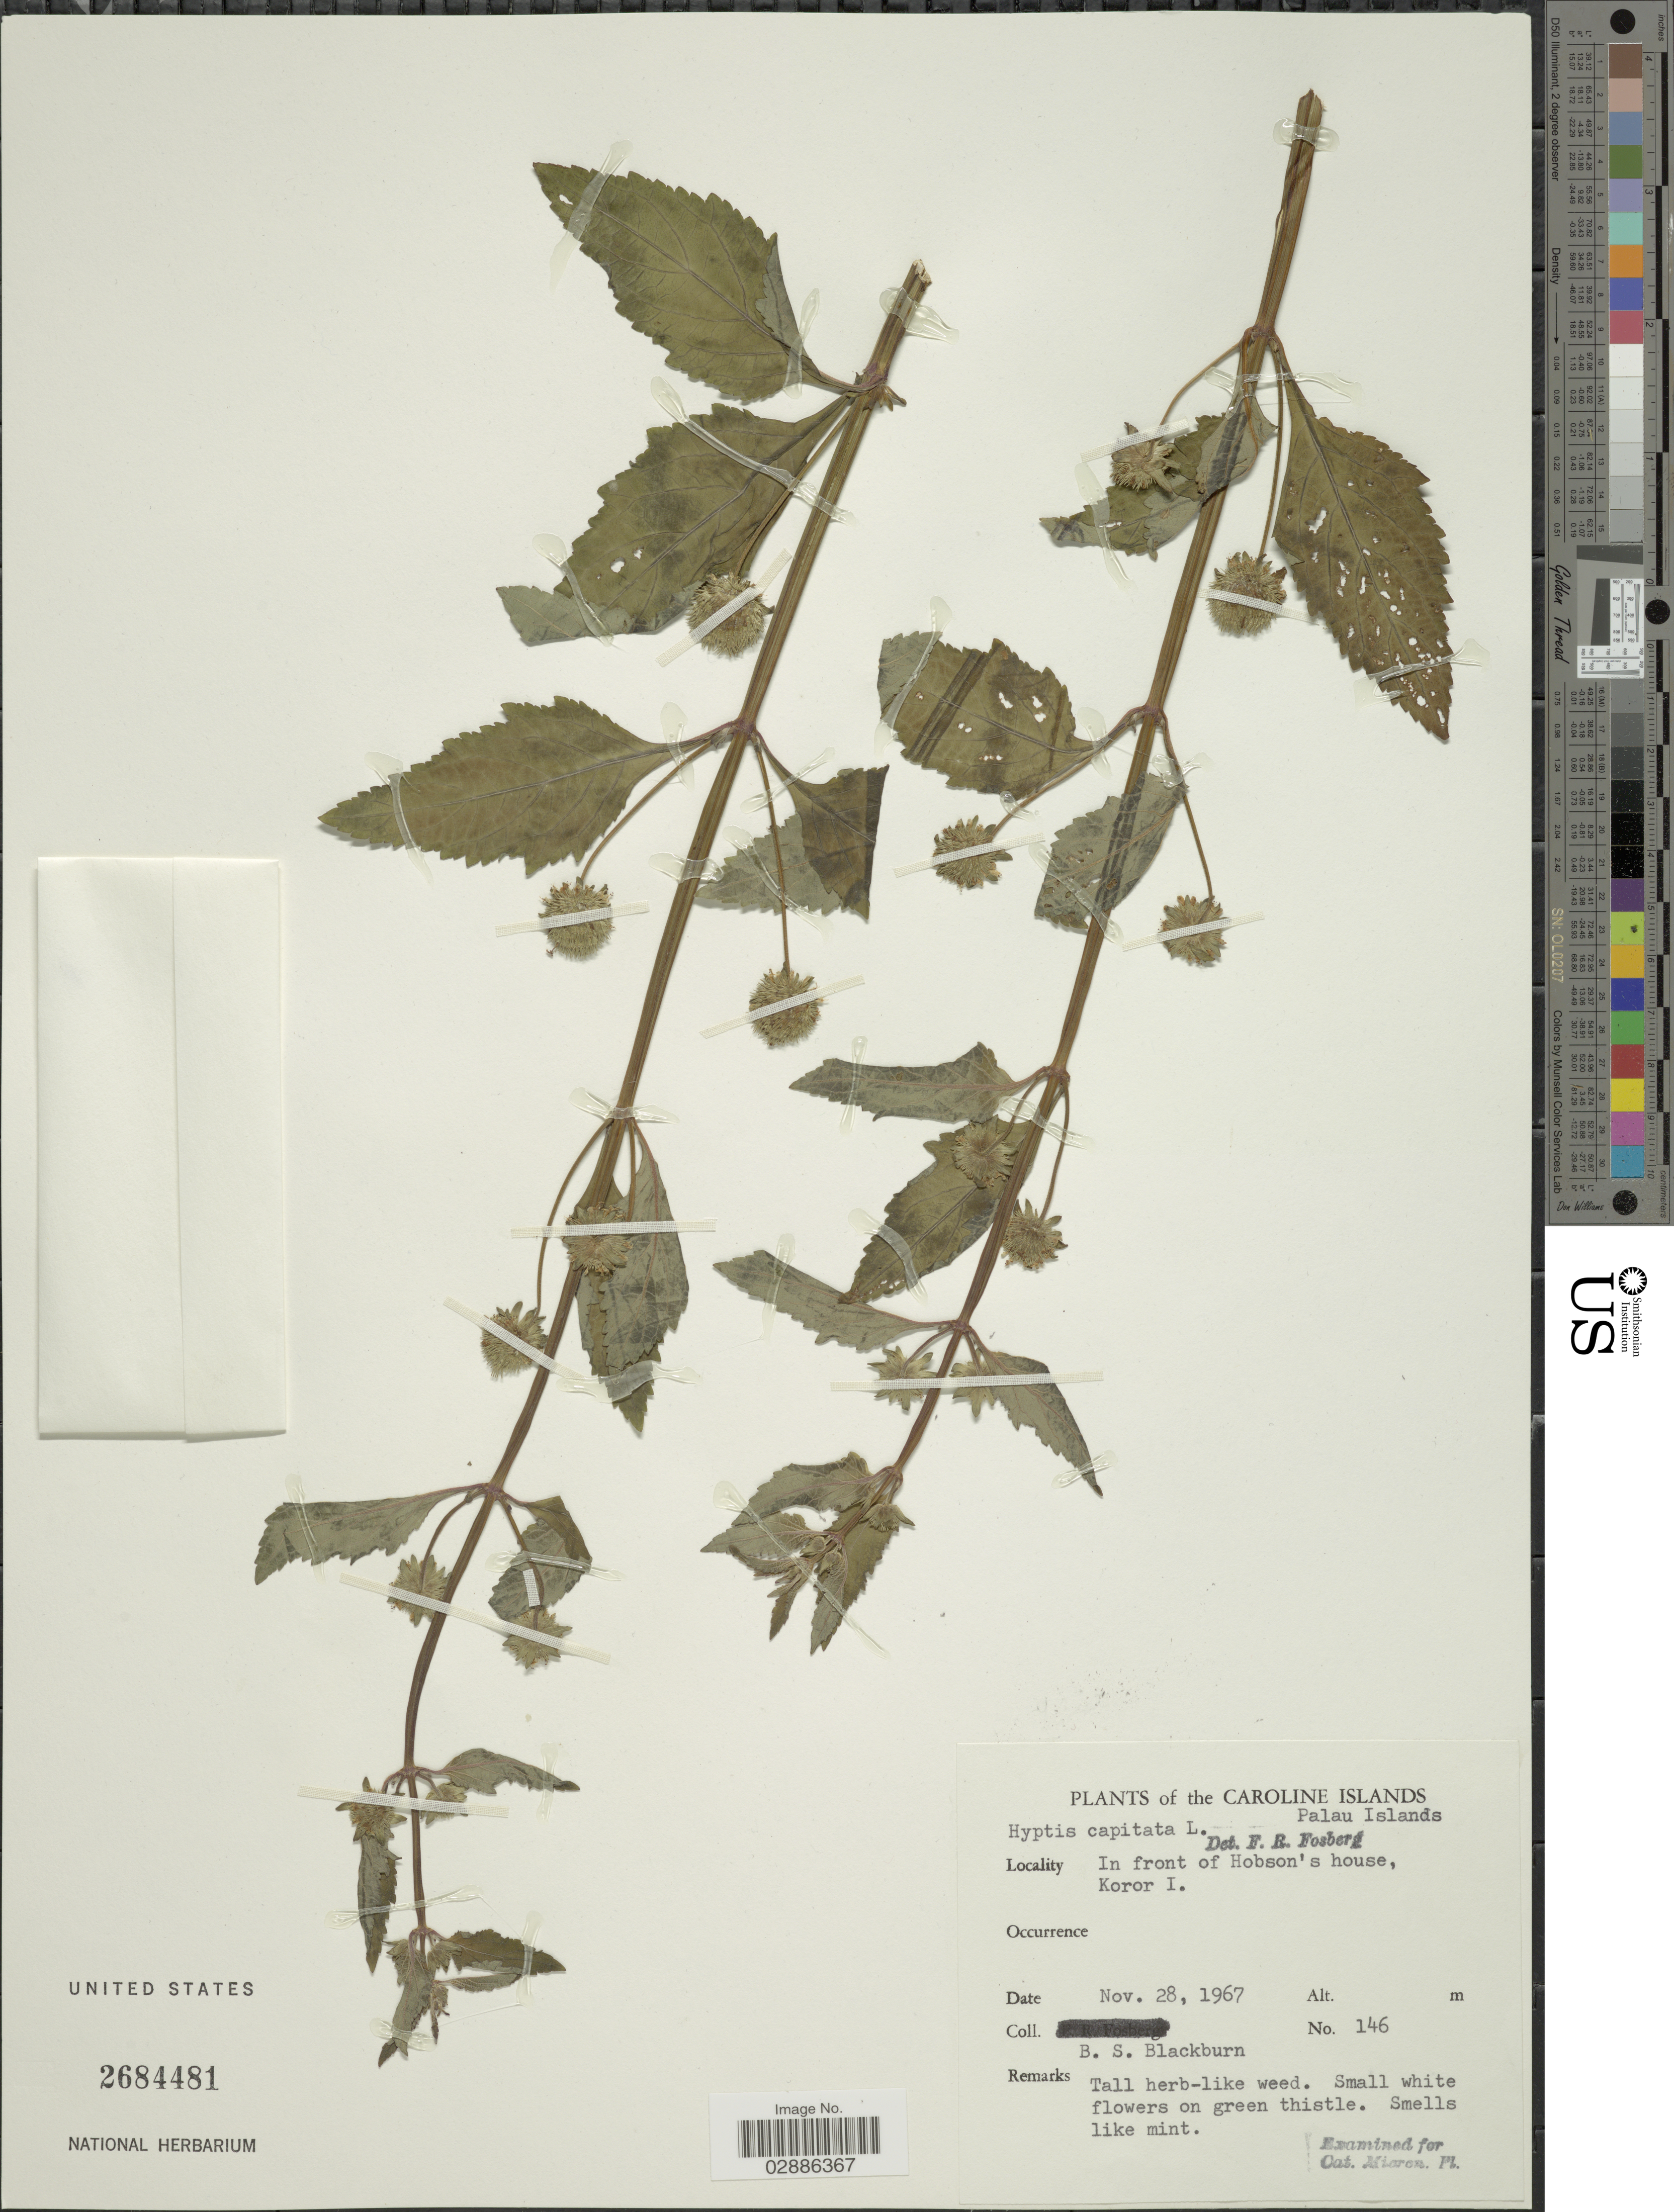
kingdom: Plantae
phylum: Tracheophyta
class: Magnoliopsida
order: Lamiales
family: Lamiaceae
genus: Hyptis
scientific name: Hyptis capitata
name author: Jacq.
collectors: B. S. Blackburn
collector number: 146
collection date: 1967-11-28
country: Palau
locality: The Caroline Islands, Palau Islands, In front of Hobson's house, Koror I.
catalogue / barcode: US 2684481